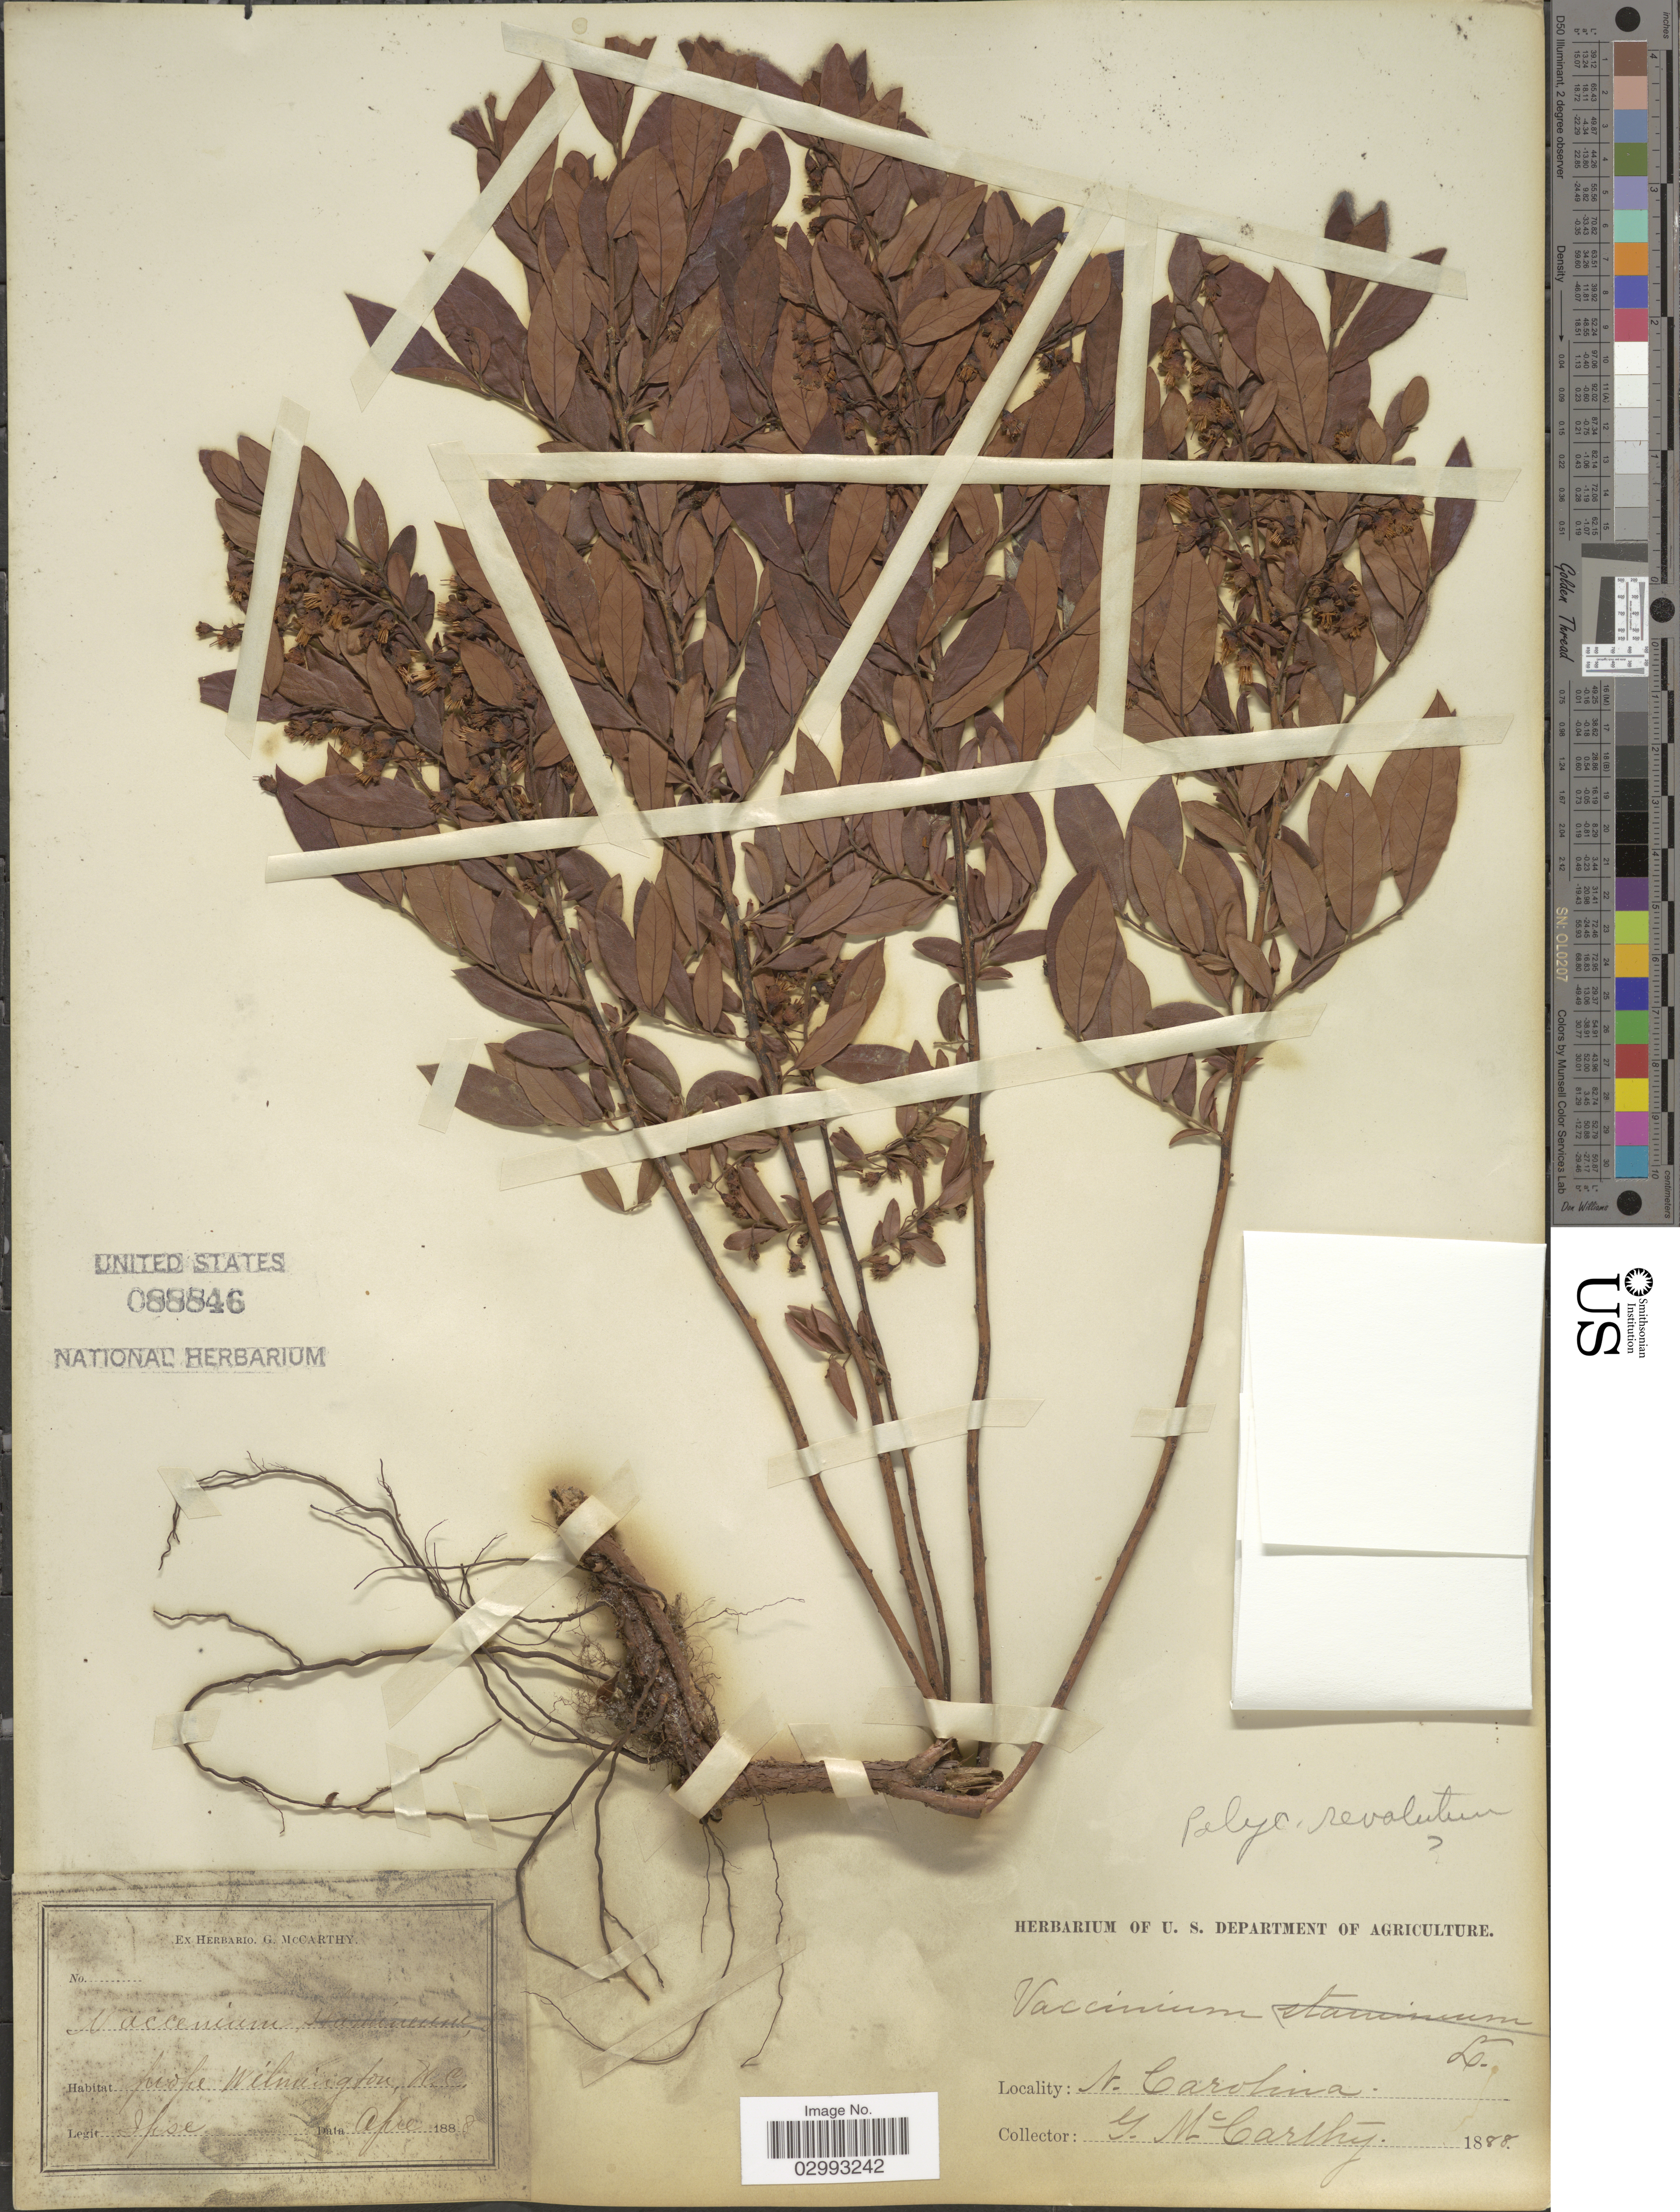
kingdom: Plantae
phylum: Tracheophyta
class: Magnoliopsida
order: Ericales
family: Ericaceae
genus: Polycodium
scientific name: Polycodium revolutum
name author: (Greene) Greene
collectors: G. McCarthy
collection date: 1888-04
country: United States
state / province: North Carolina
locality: Prope Wilmington.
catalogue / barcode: US 88846